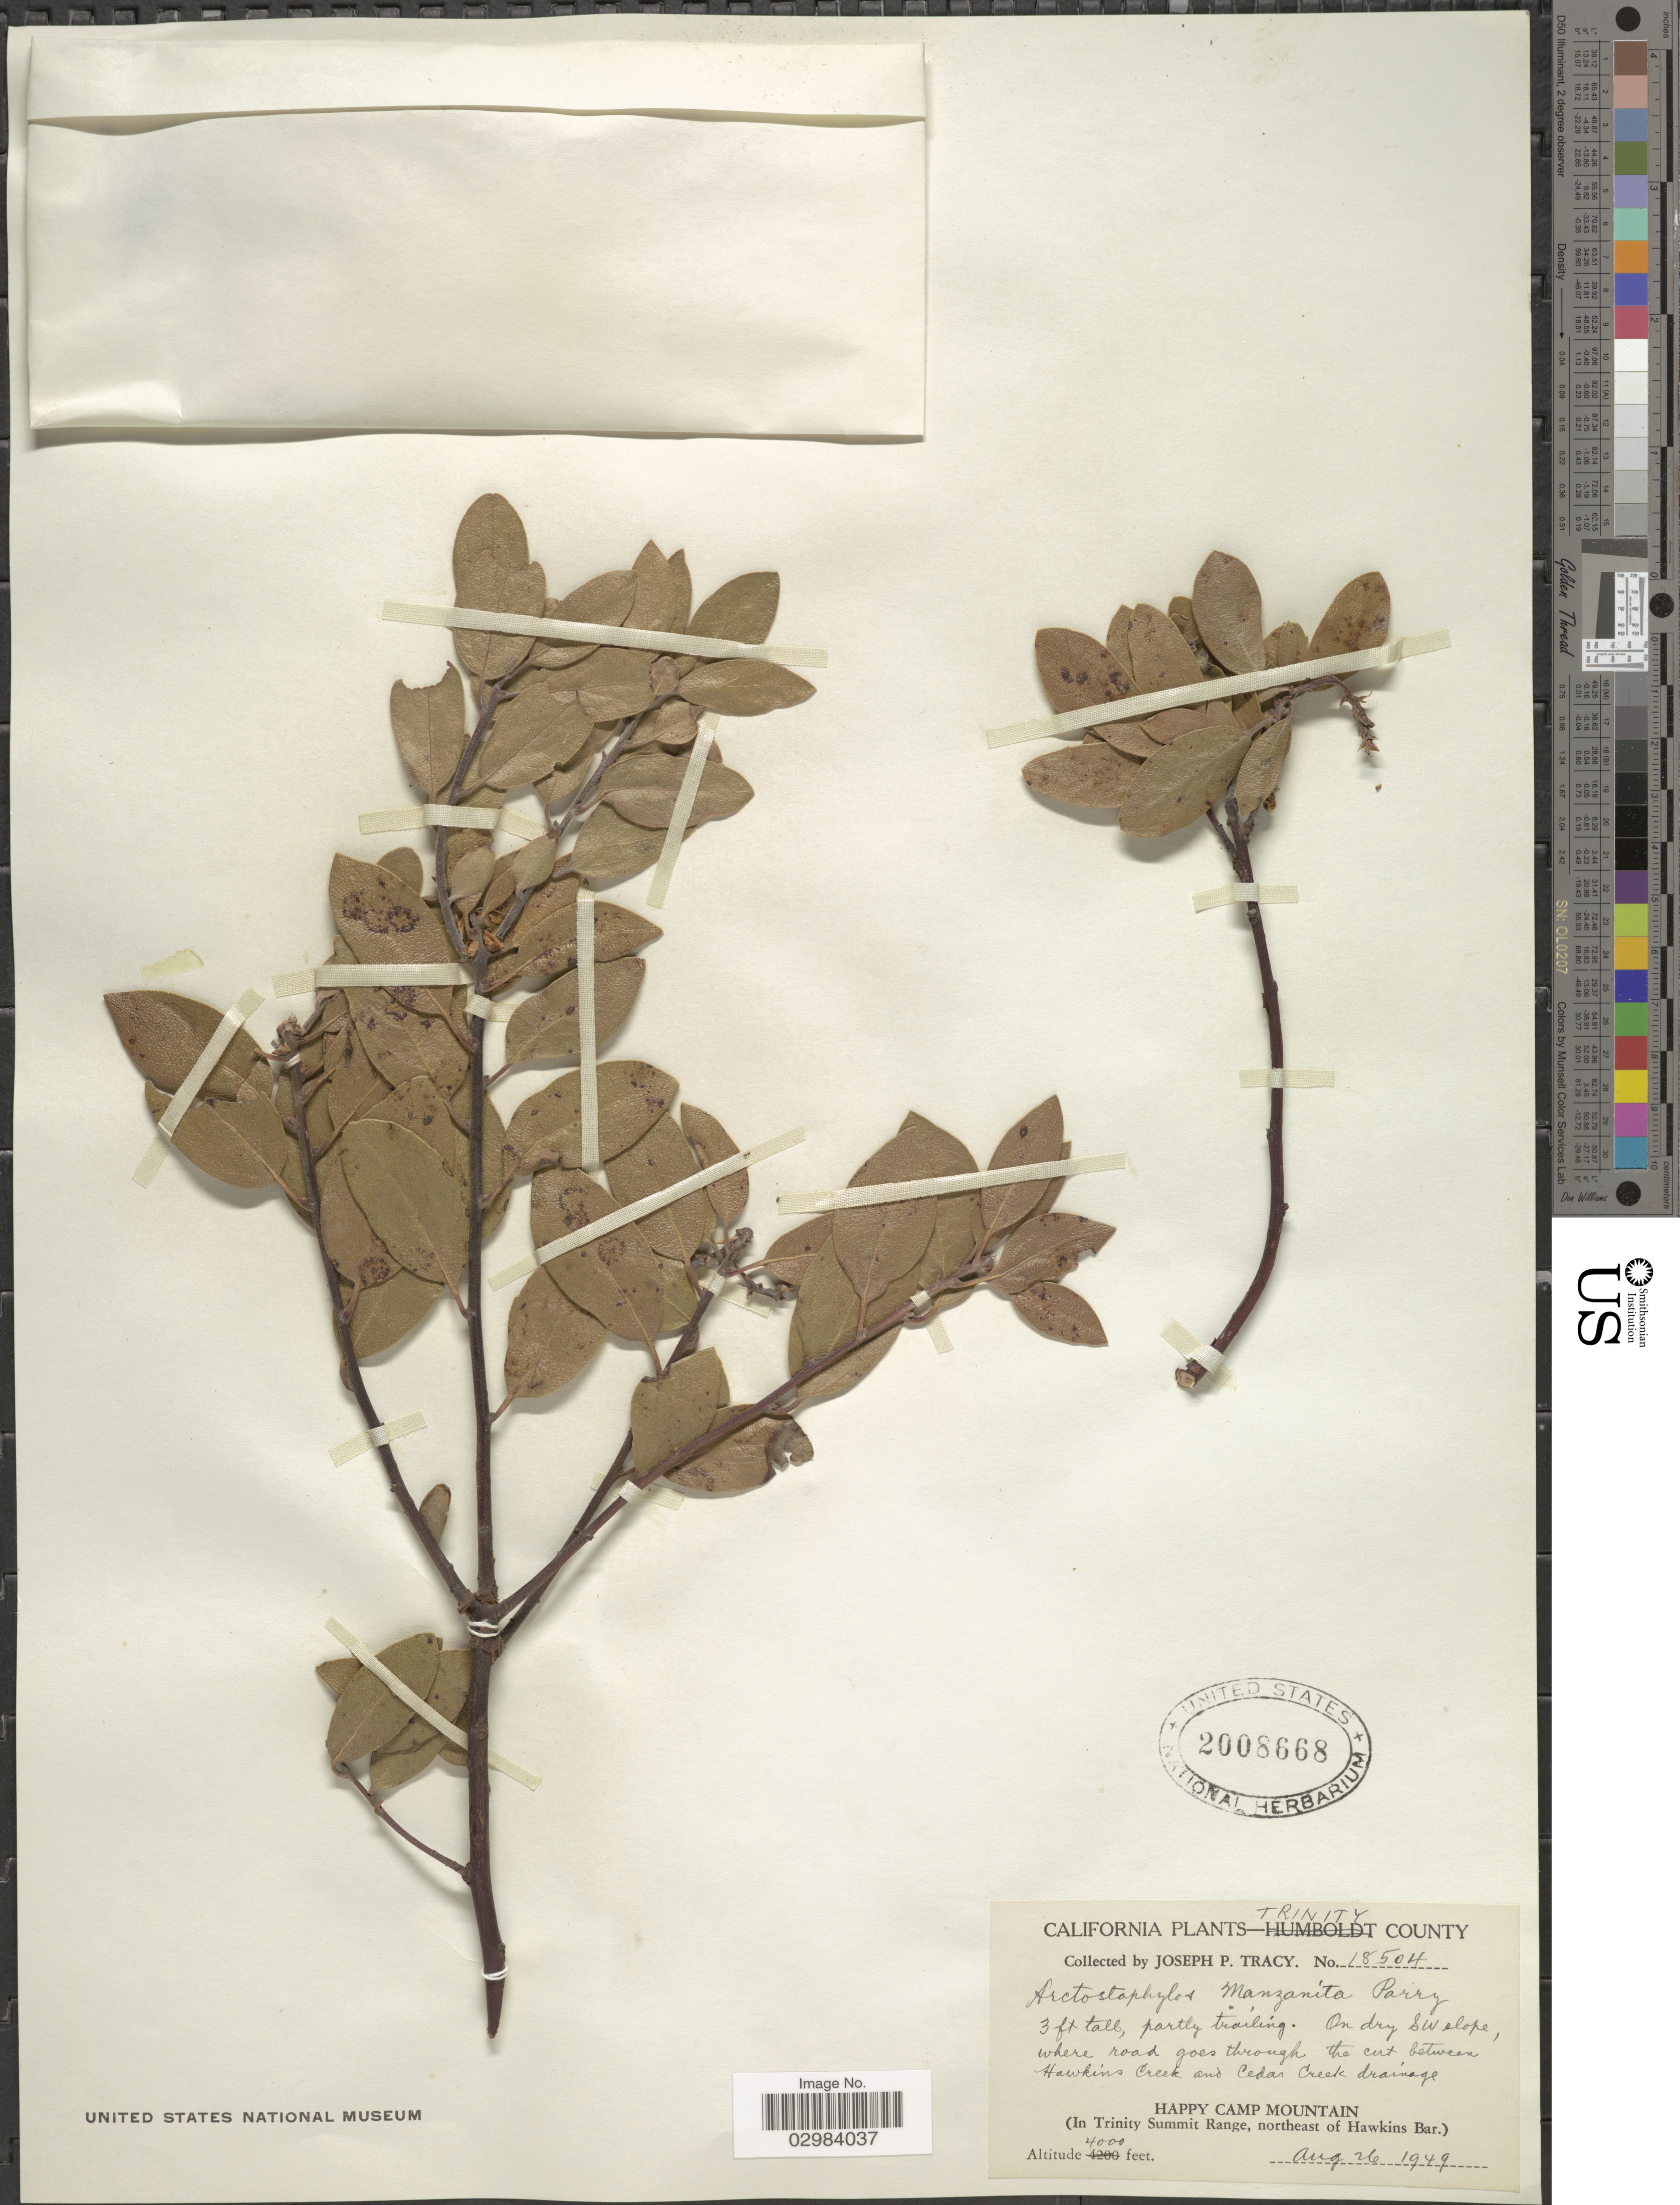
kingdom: Plantae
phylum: Tracheophyta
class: Magnoliopsida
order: Ericales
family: Ericaceae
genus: Arctostaphylos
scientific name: Arctostaphylos manzanita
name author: Parry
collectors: J. Tracy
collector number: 18504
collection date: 1949-08-26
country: United States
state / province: California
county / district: Trinity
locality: Trinity County, On dry SW slope, where road goes through the cut between Hawkins Creek and Cedar Creek drainage, Happy Camp Mountain (In trinity Summit Range, northeast of Hawkins Bar).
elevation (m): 1219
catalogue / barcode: US 2008668